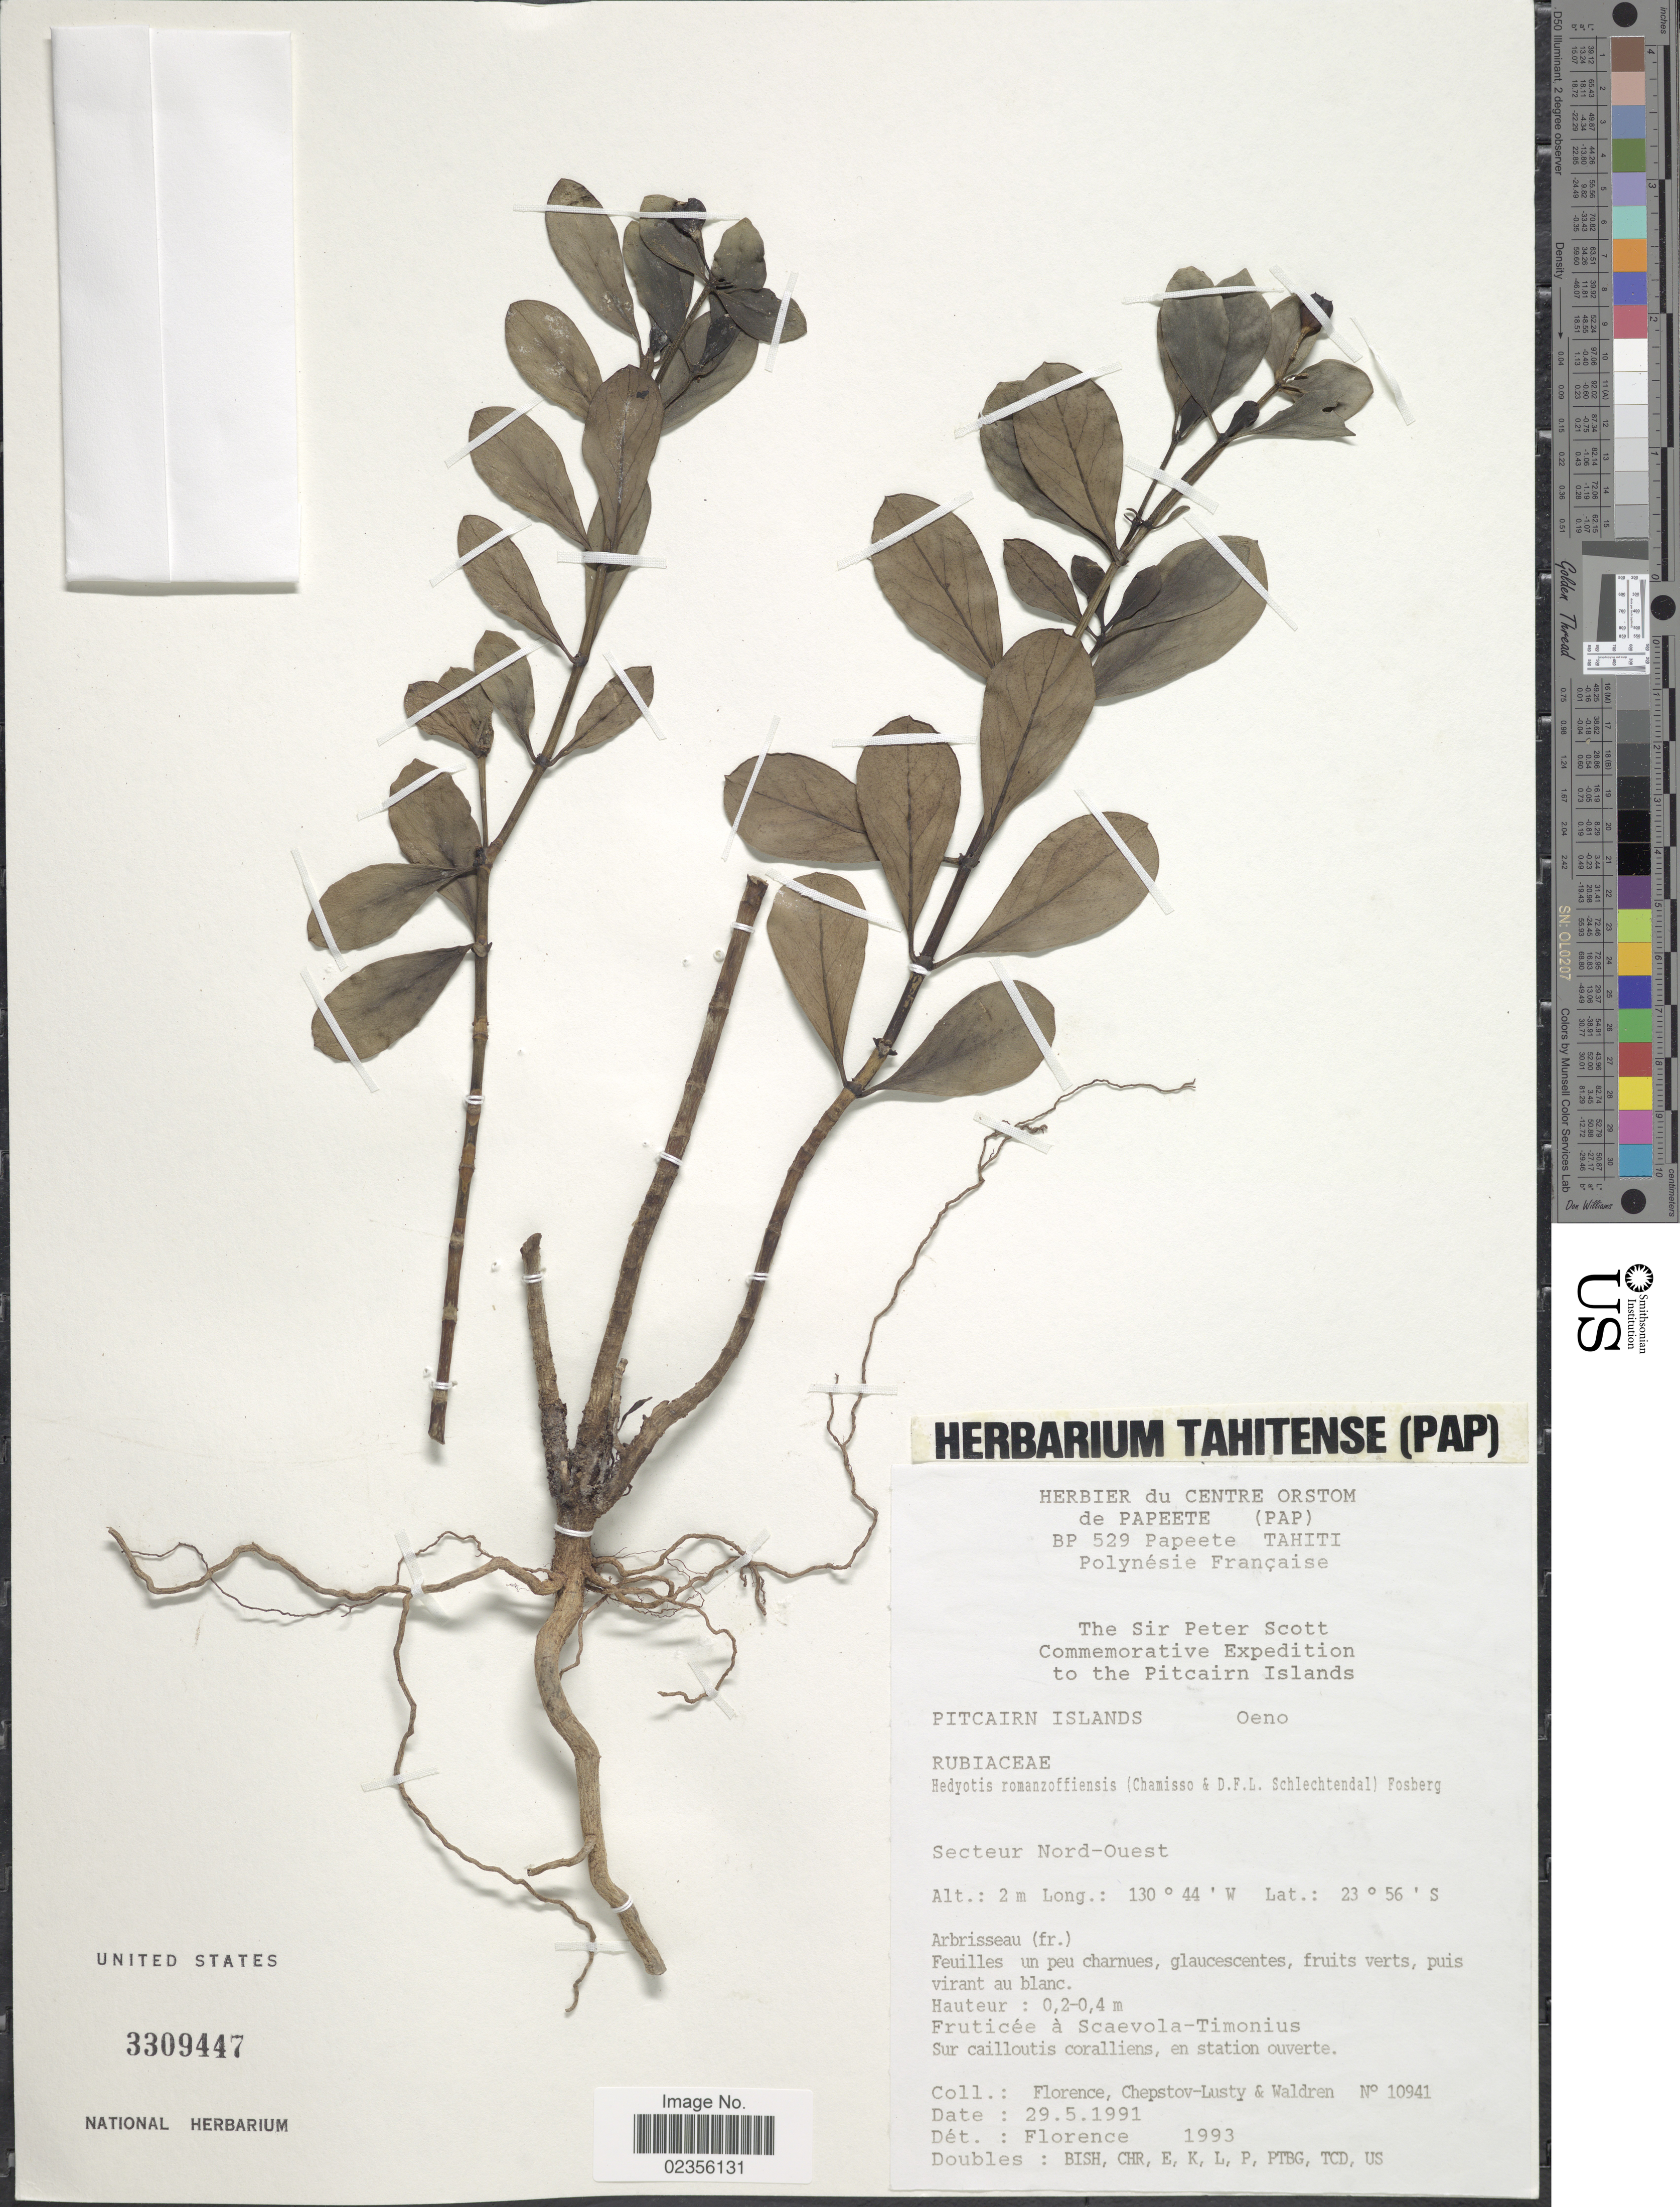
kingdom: Plantae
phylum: Tracheophyta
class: Magnoliopsida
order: Gentianales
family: Rubiaceae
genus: Kadua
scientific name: Kadua romanzoffiensis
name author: Cham. & Schltdl.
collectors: -. Florence, -. Chepstov-lusty & Waldren, --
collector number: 10941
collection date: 1991-05-29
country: Pitcairn Islands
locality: Oeno. Secteur Nord-Ouest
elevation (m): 2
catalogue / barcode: US 3309447